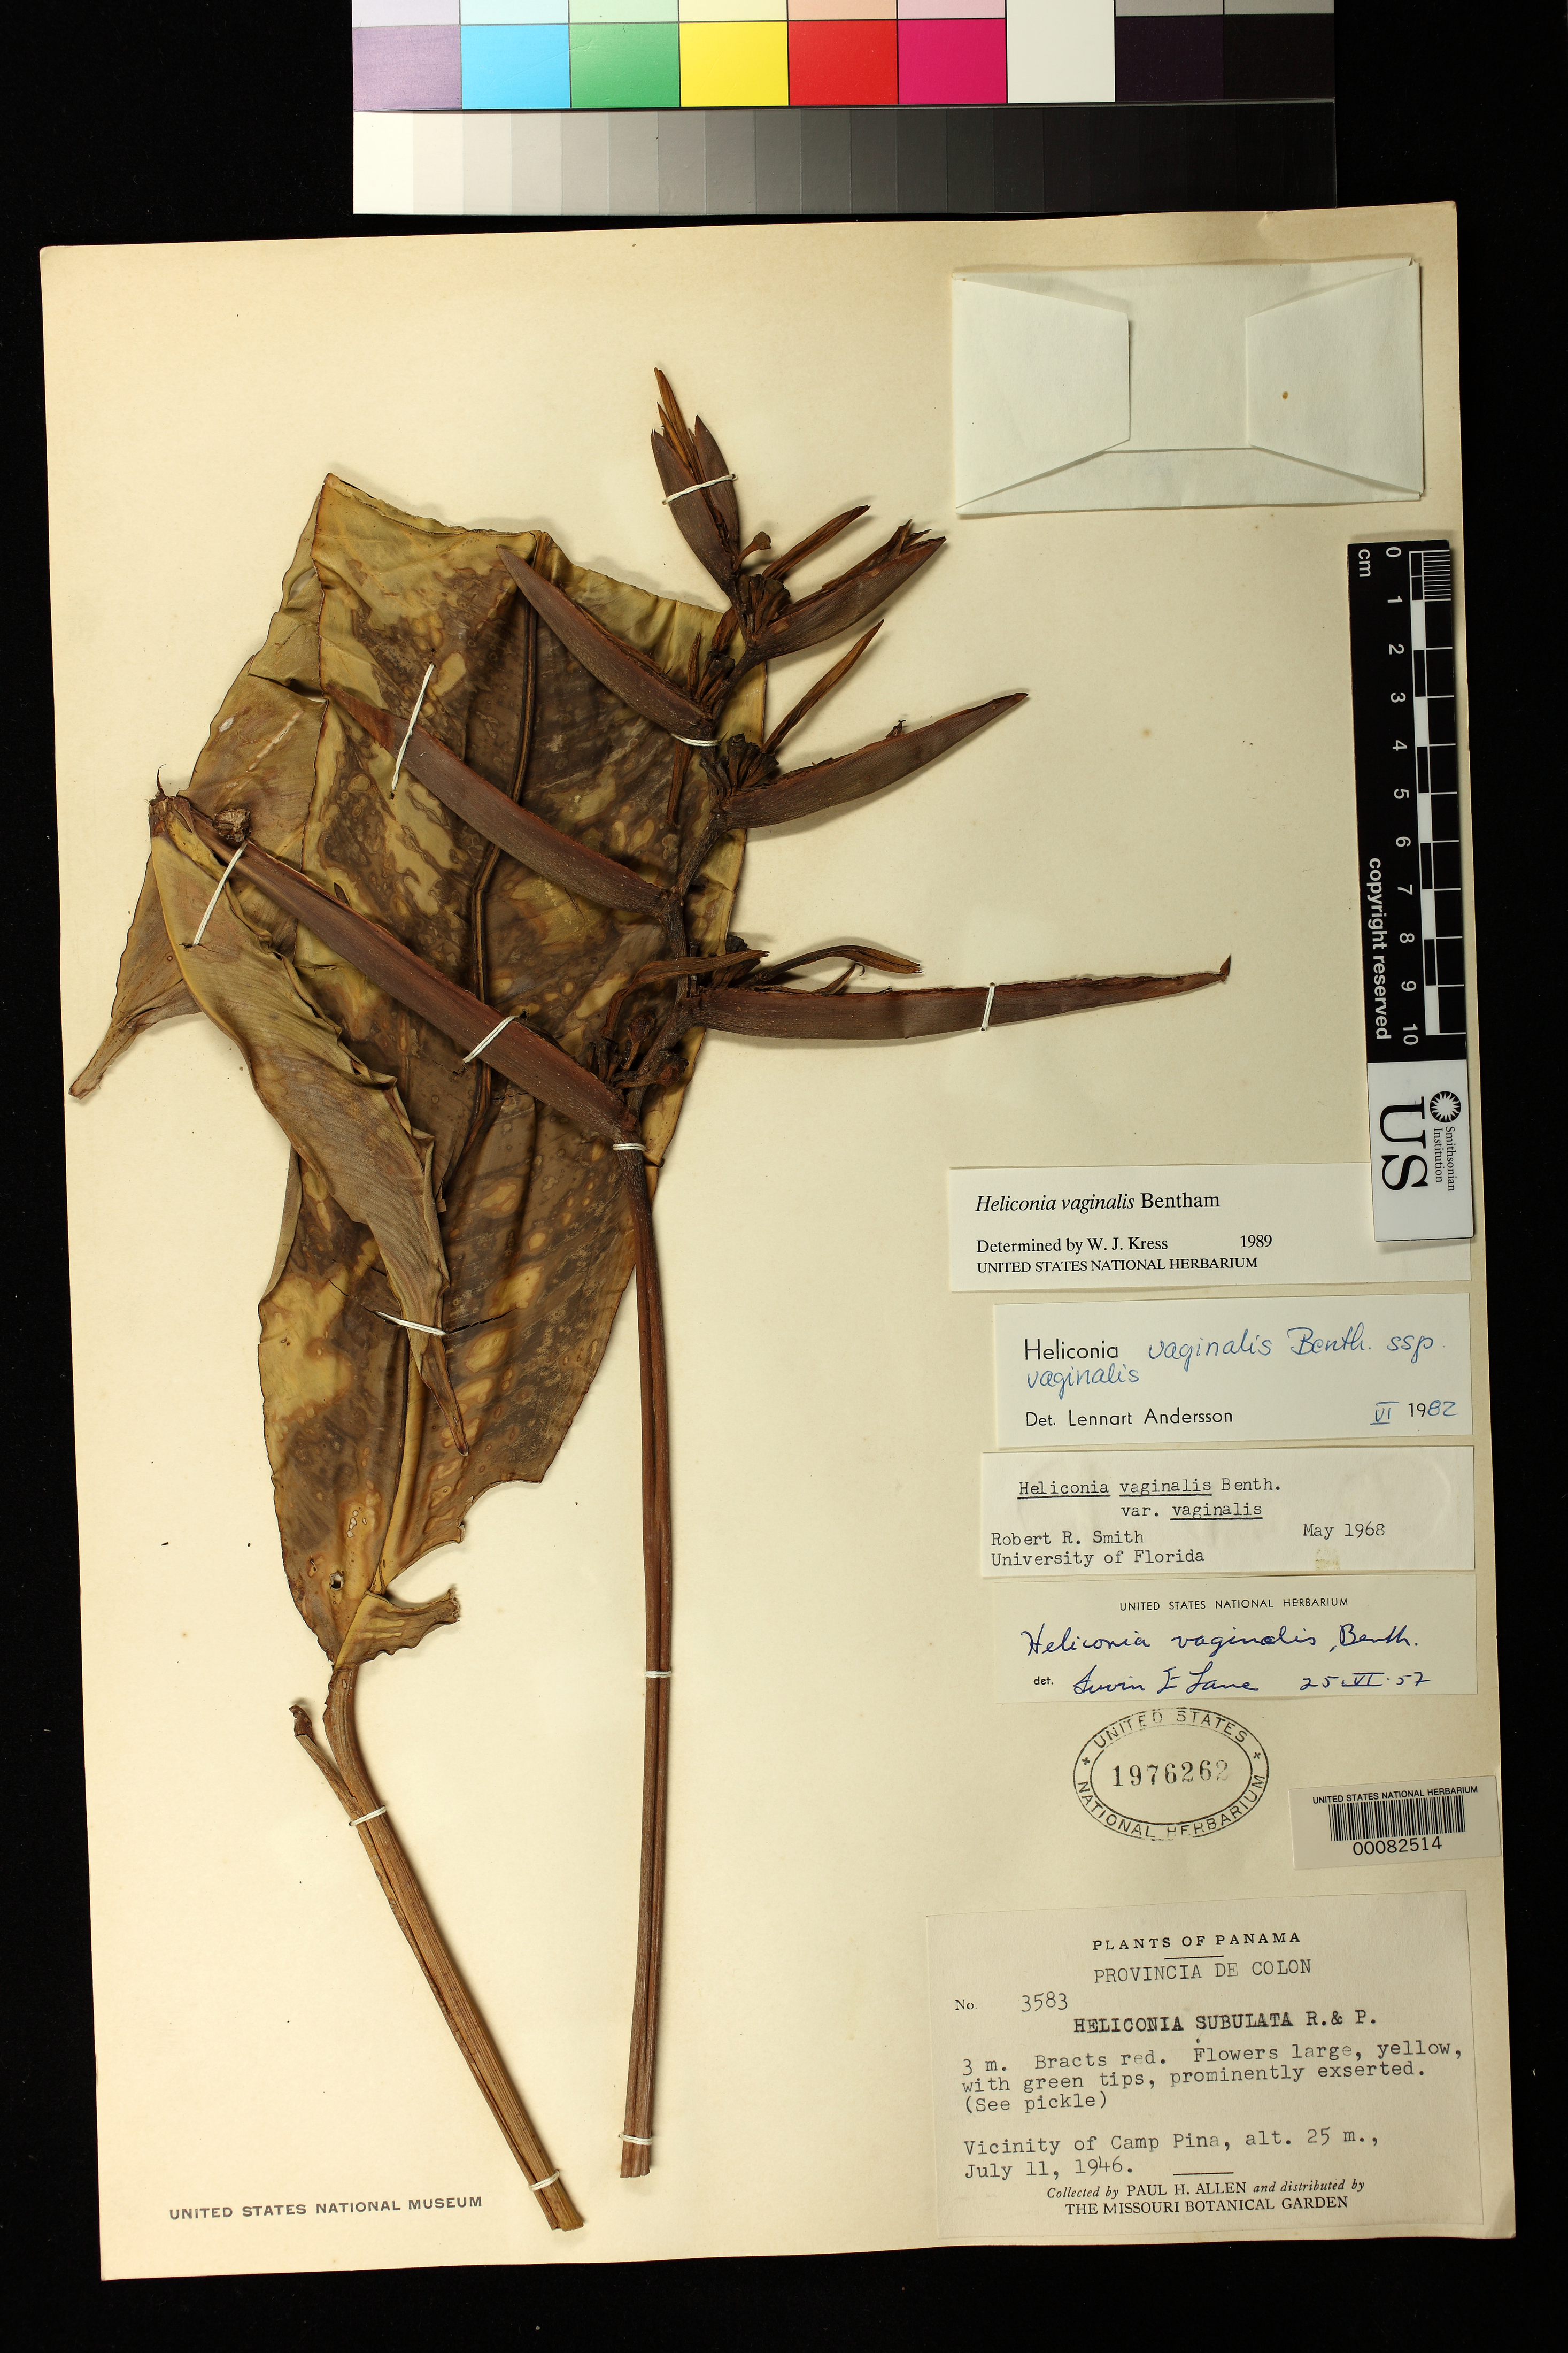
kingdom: Plantae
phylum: Tracheophyta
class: Liliopsida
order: Zingiberales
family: Heliconiaceae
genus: Heliconia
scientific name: Heliconia vaginalis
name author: Benth.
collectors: P. H. Allen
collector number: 3583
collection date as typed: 11 Jul 1946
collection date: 1946-07-11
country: Panama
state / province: Colón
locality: Vicinity of Camp Pina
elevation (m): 25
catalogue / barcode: US 1976262